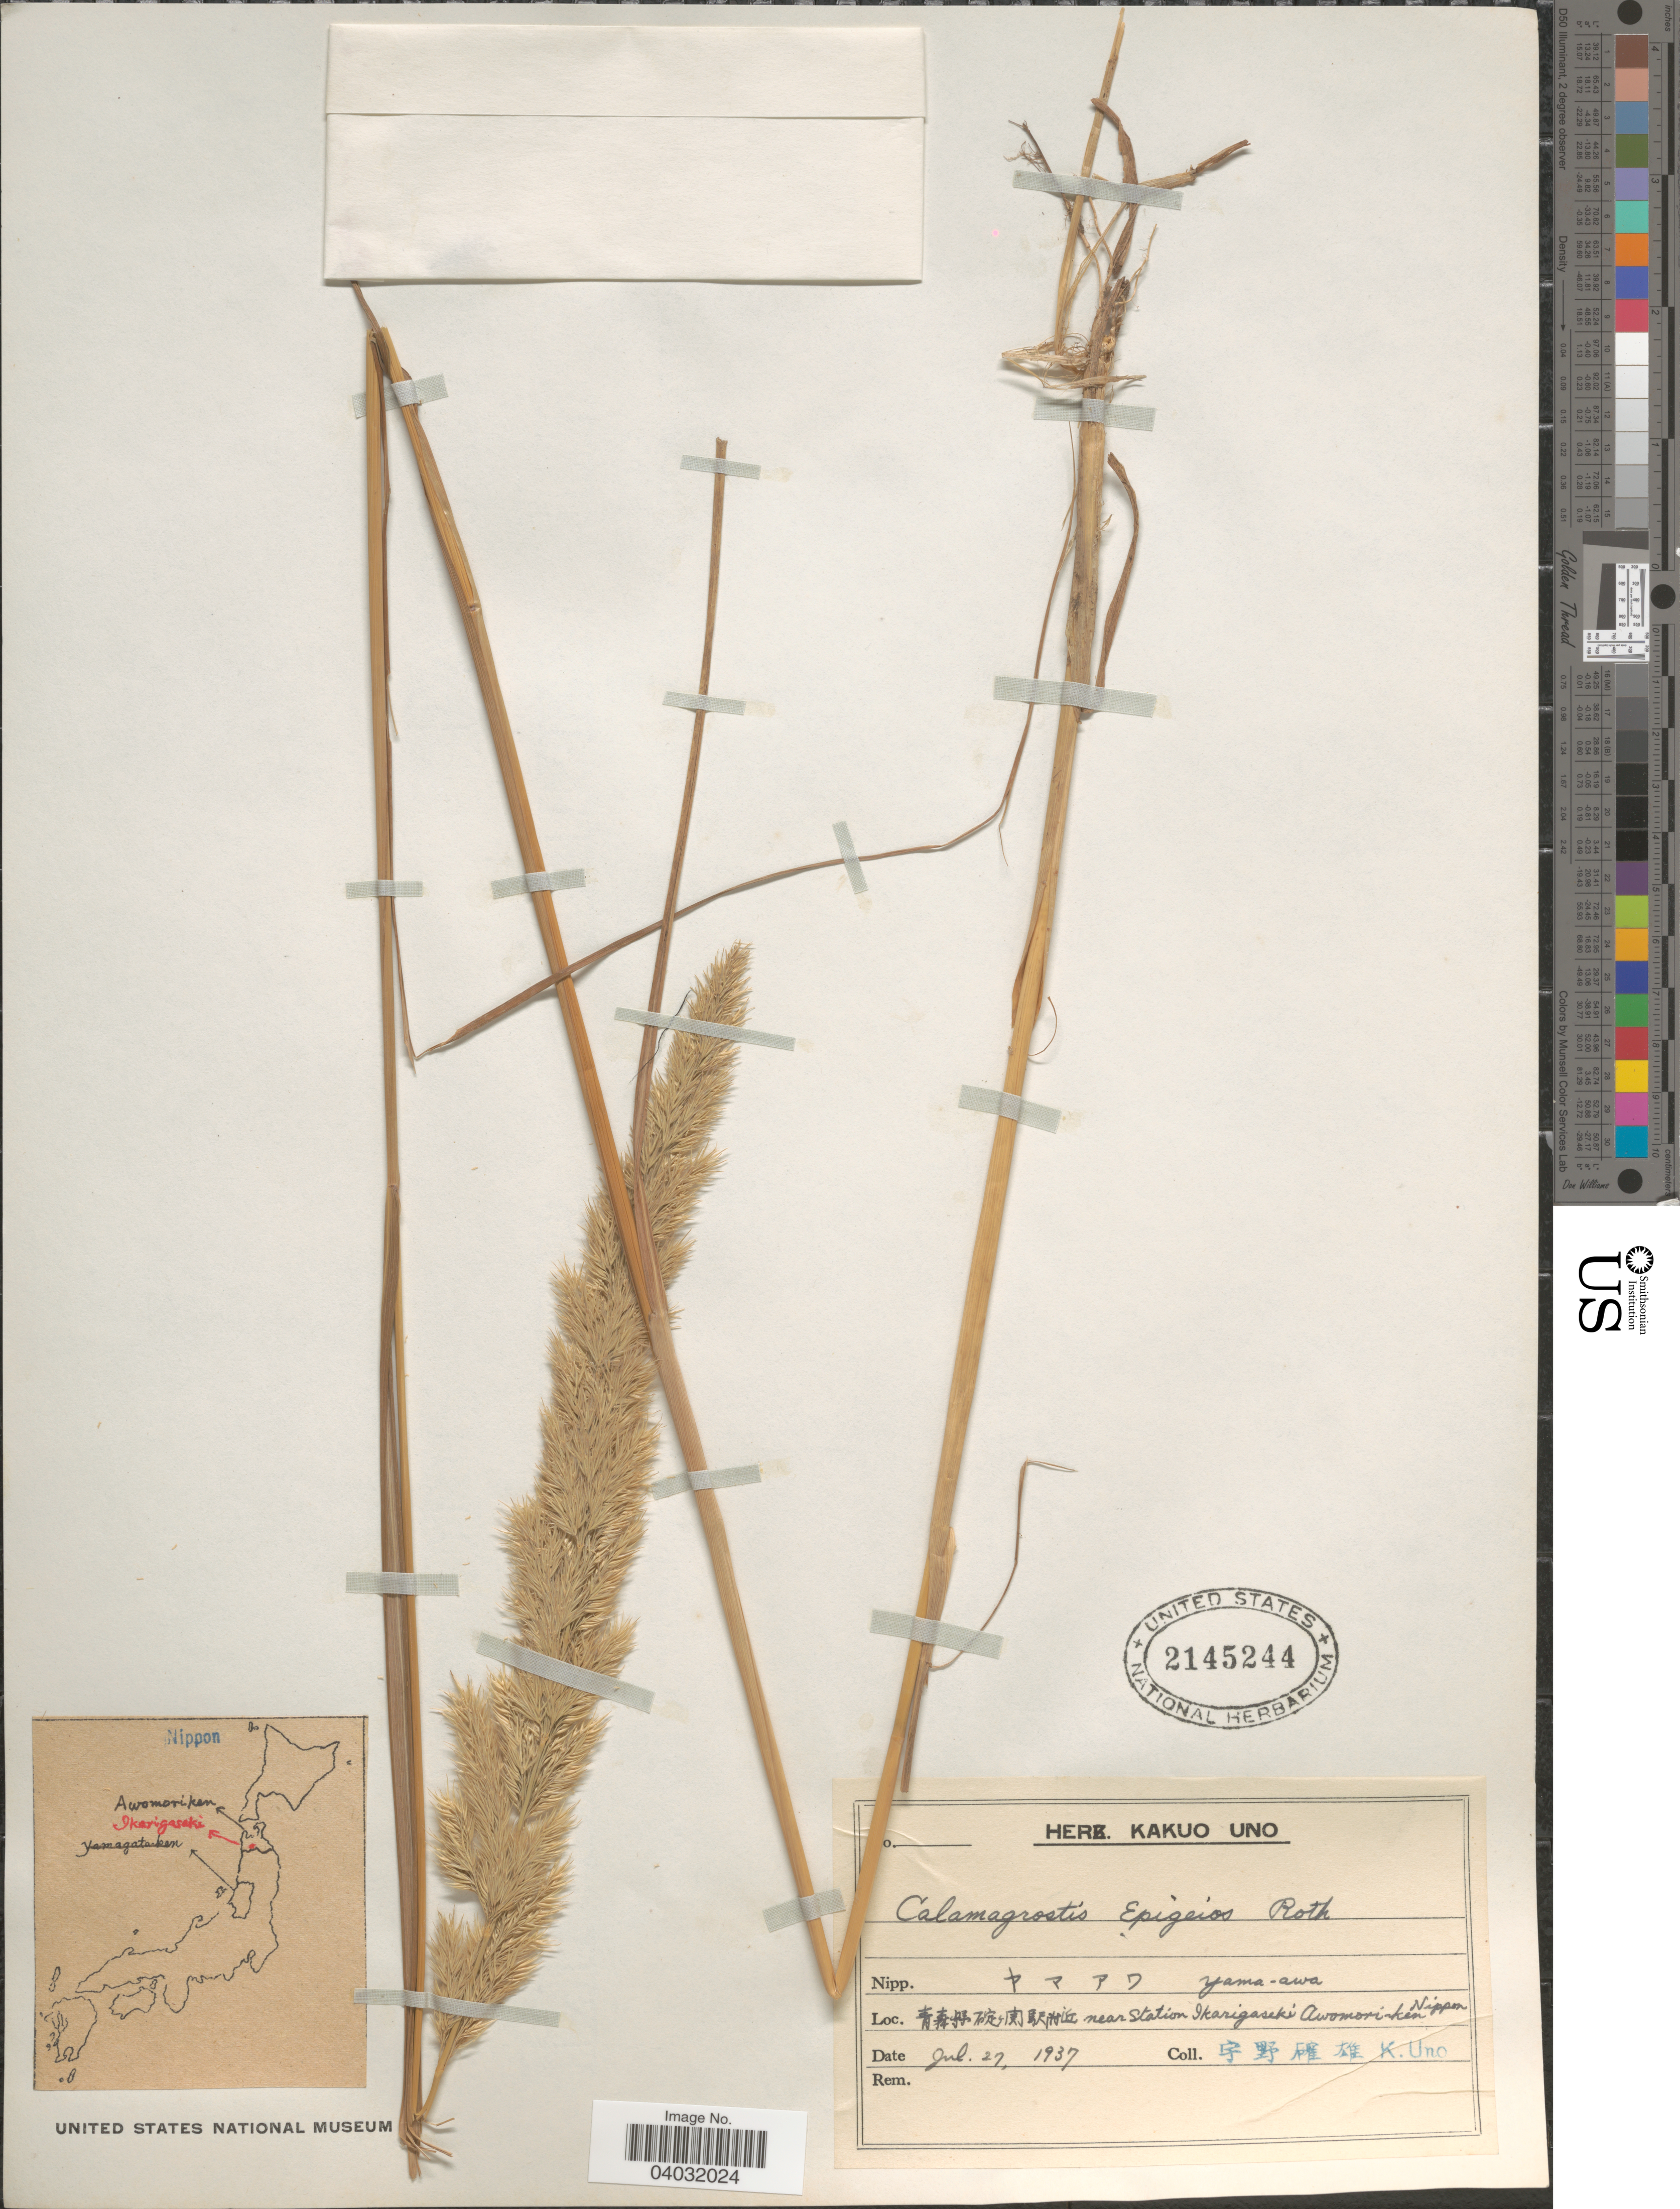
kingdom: Plantae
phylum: Tracheophyta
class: Liliopsida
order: Poales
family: Poaceae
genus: Calamagrostis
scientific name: Calamagrostis epigeios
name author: (L.) Roth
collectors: K. Uno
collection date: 1937-07-27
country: Japan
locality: X near Station Ikarigasiki Awomori-ken Nippon.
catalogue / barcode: US 2145244